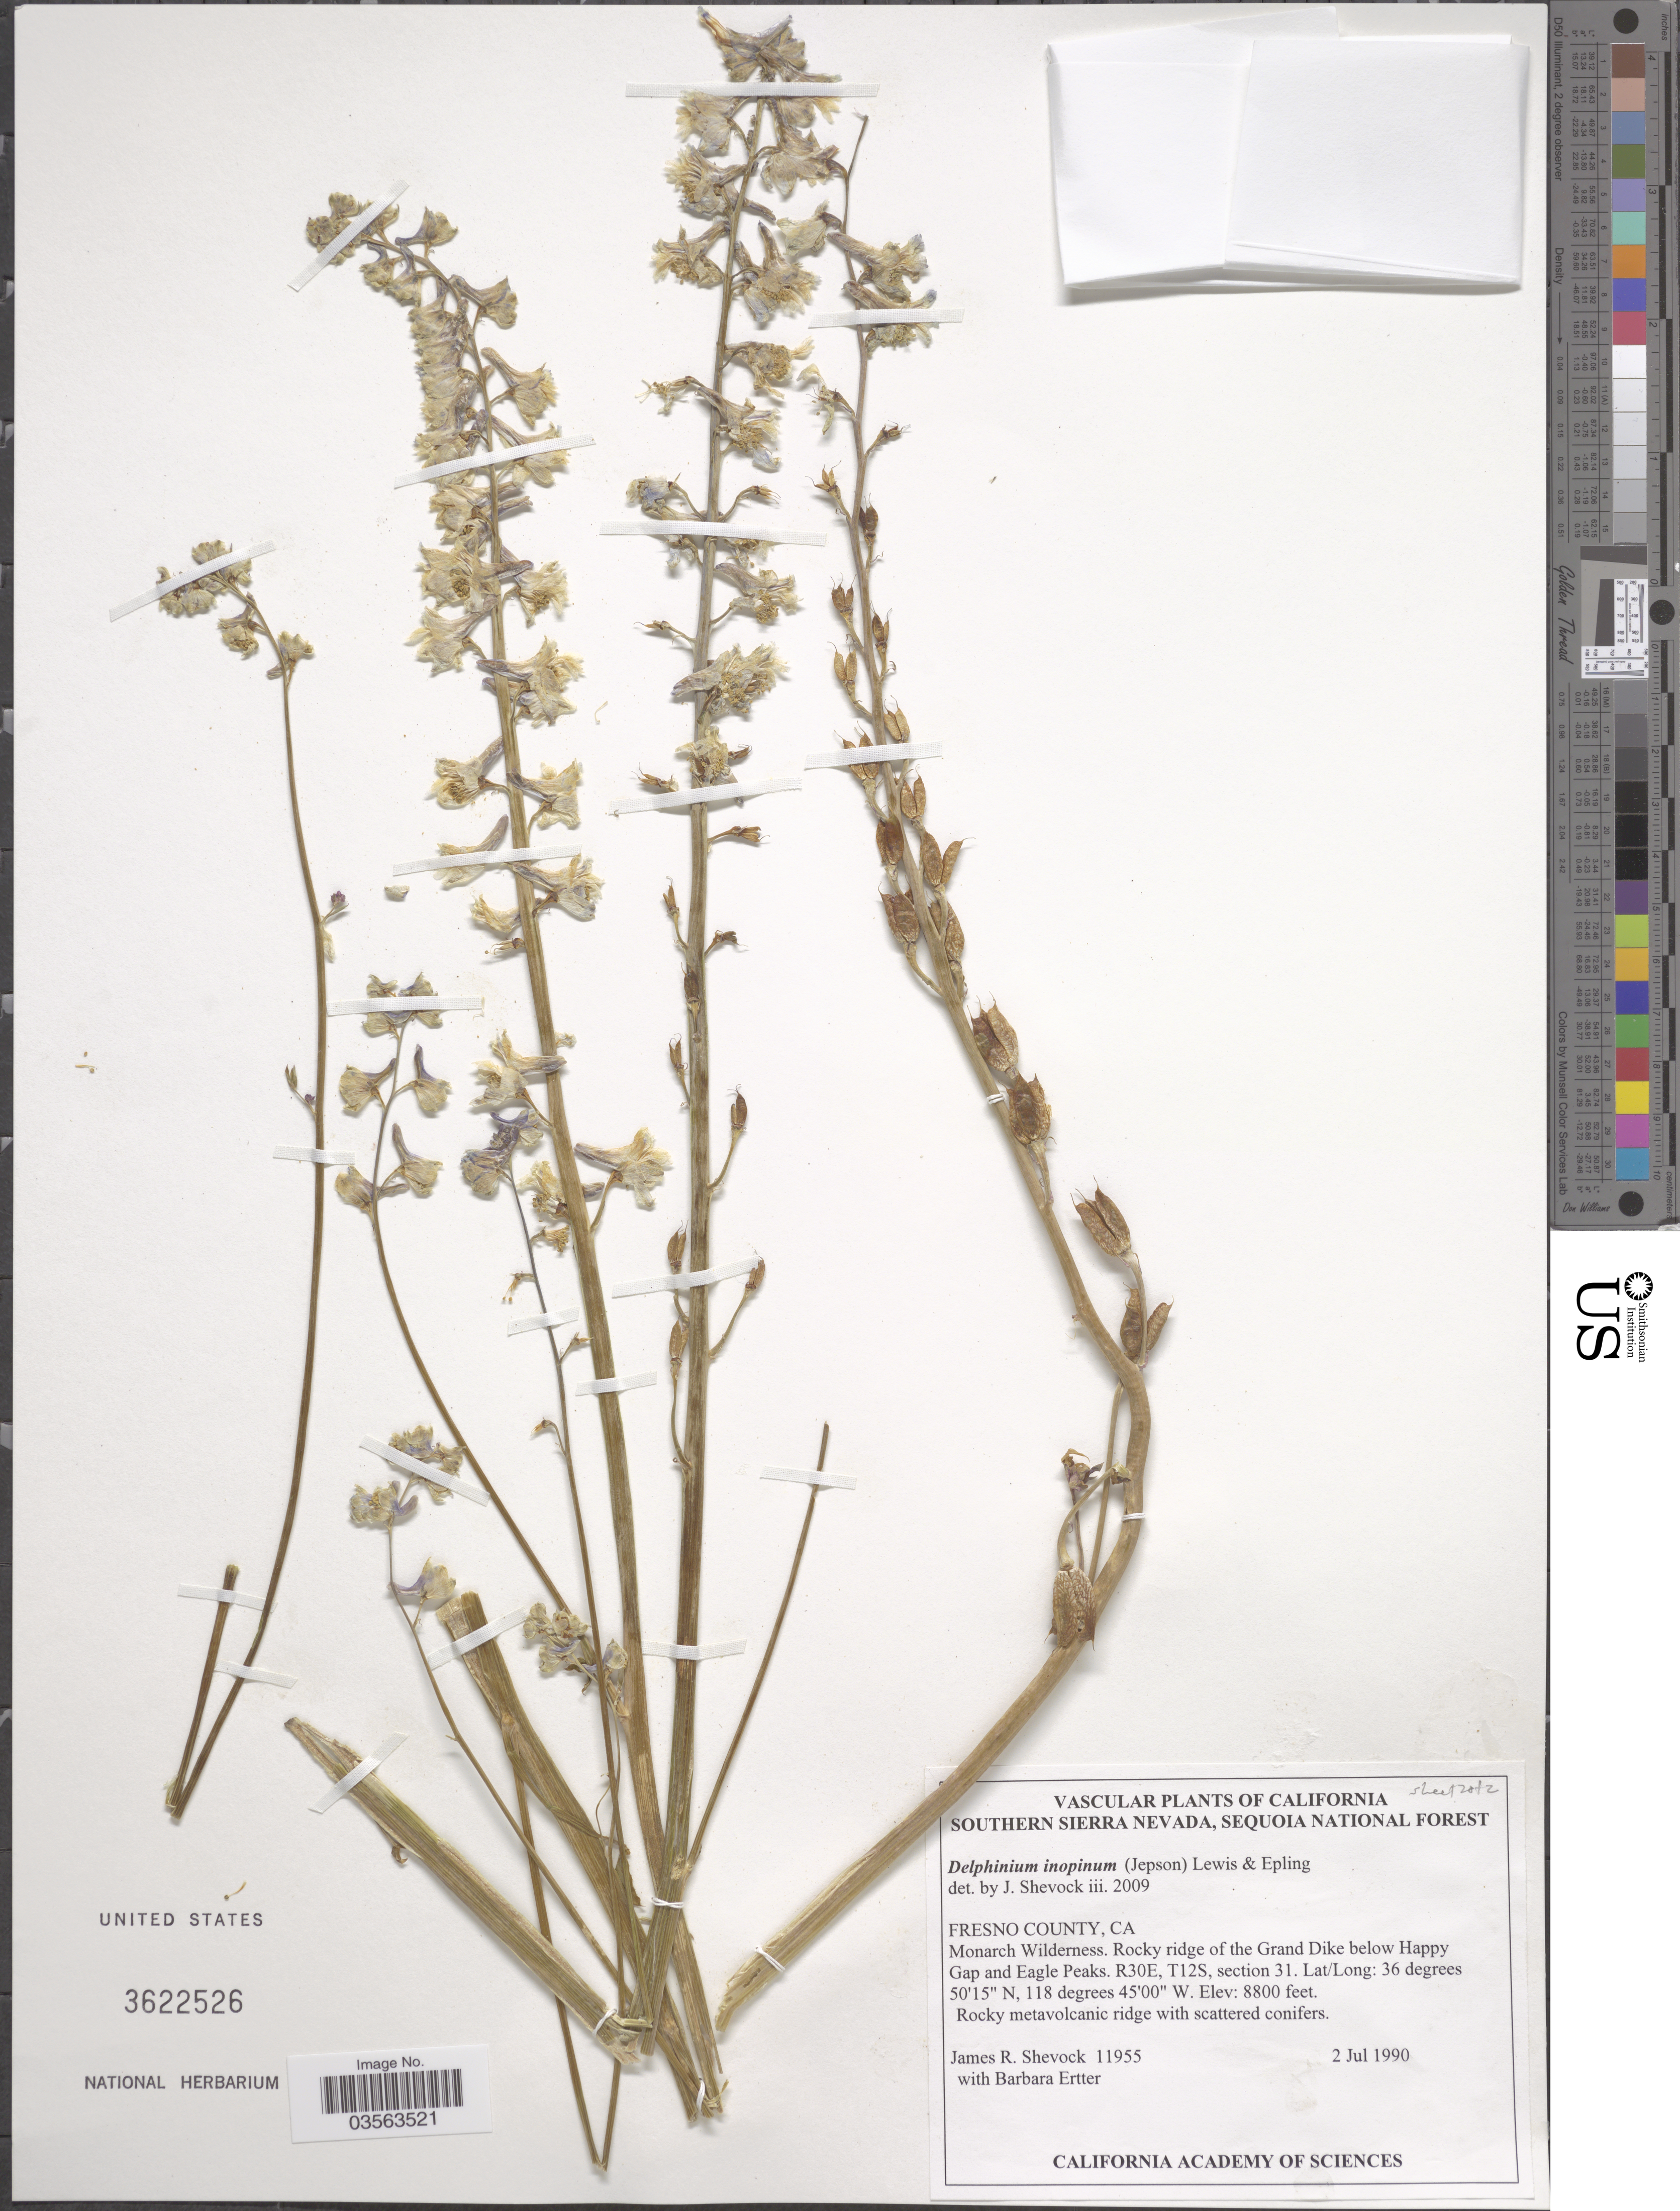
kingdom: Plantae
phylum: Tracheophyta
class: Magnoliopsida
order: Ranunculales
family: Ranunculaceae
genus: Delphinium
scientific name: Delphinium inopinum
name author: (Jeps.) F. H. Lewis & Epling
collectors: J. R. Shevock & B. Ertter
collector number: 11955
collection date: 1990-07-02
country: United States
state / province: California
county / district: Fresno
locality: Southern Sierra Nevada, Sequoia National Forest. Fresno County, Monarch Wilderness. Rocky ridge of the Grand Dike below Happy Gap and Eagle Peaks. R30E, T12S, section 31.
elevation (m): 2682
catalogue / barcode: US 3622526